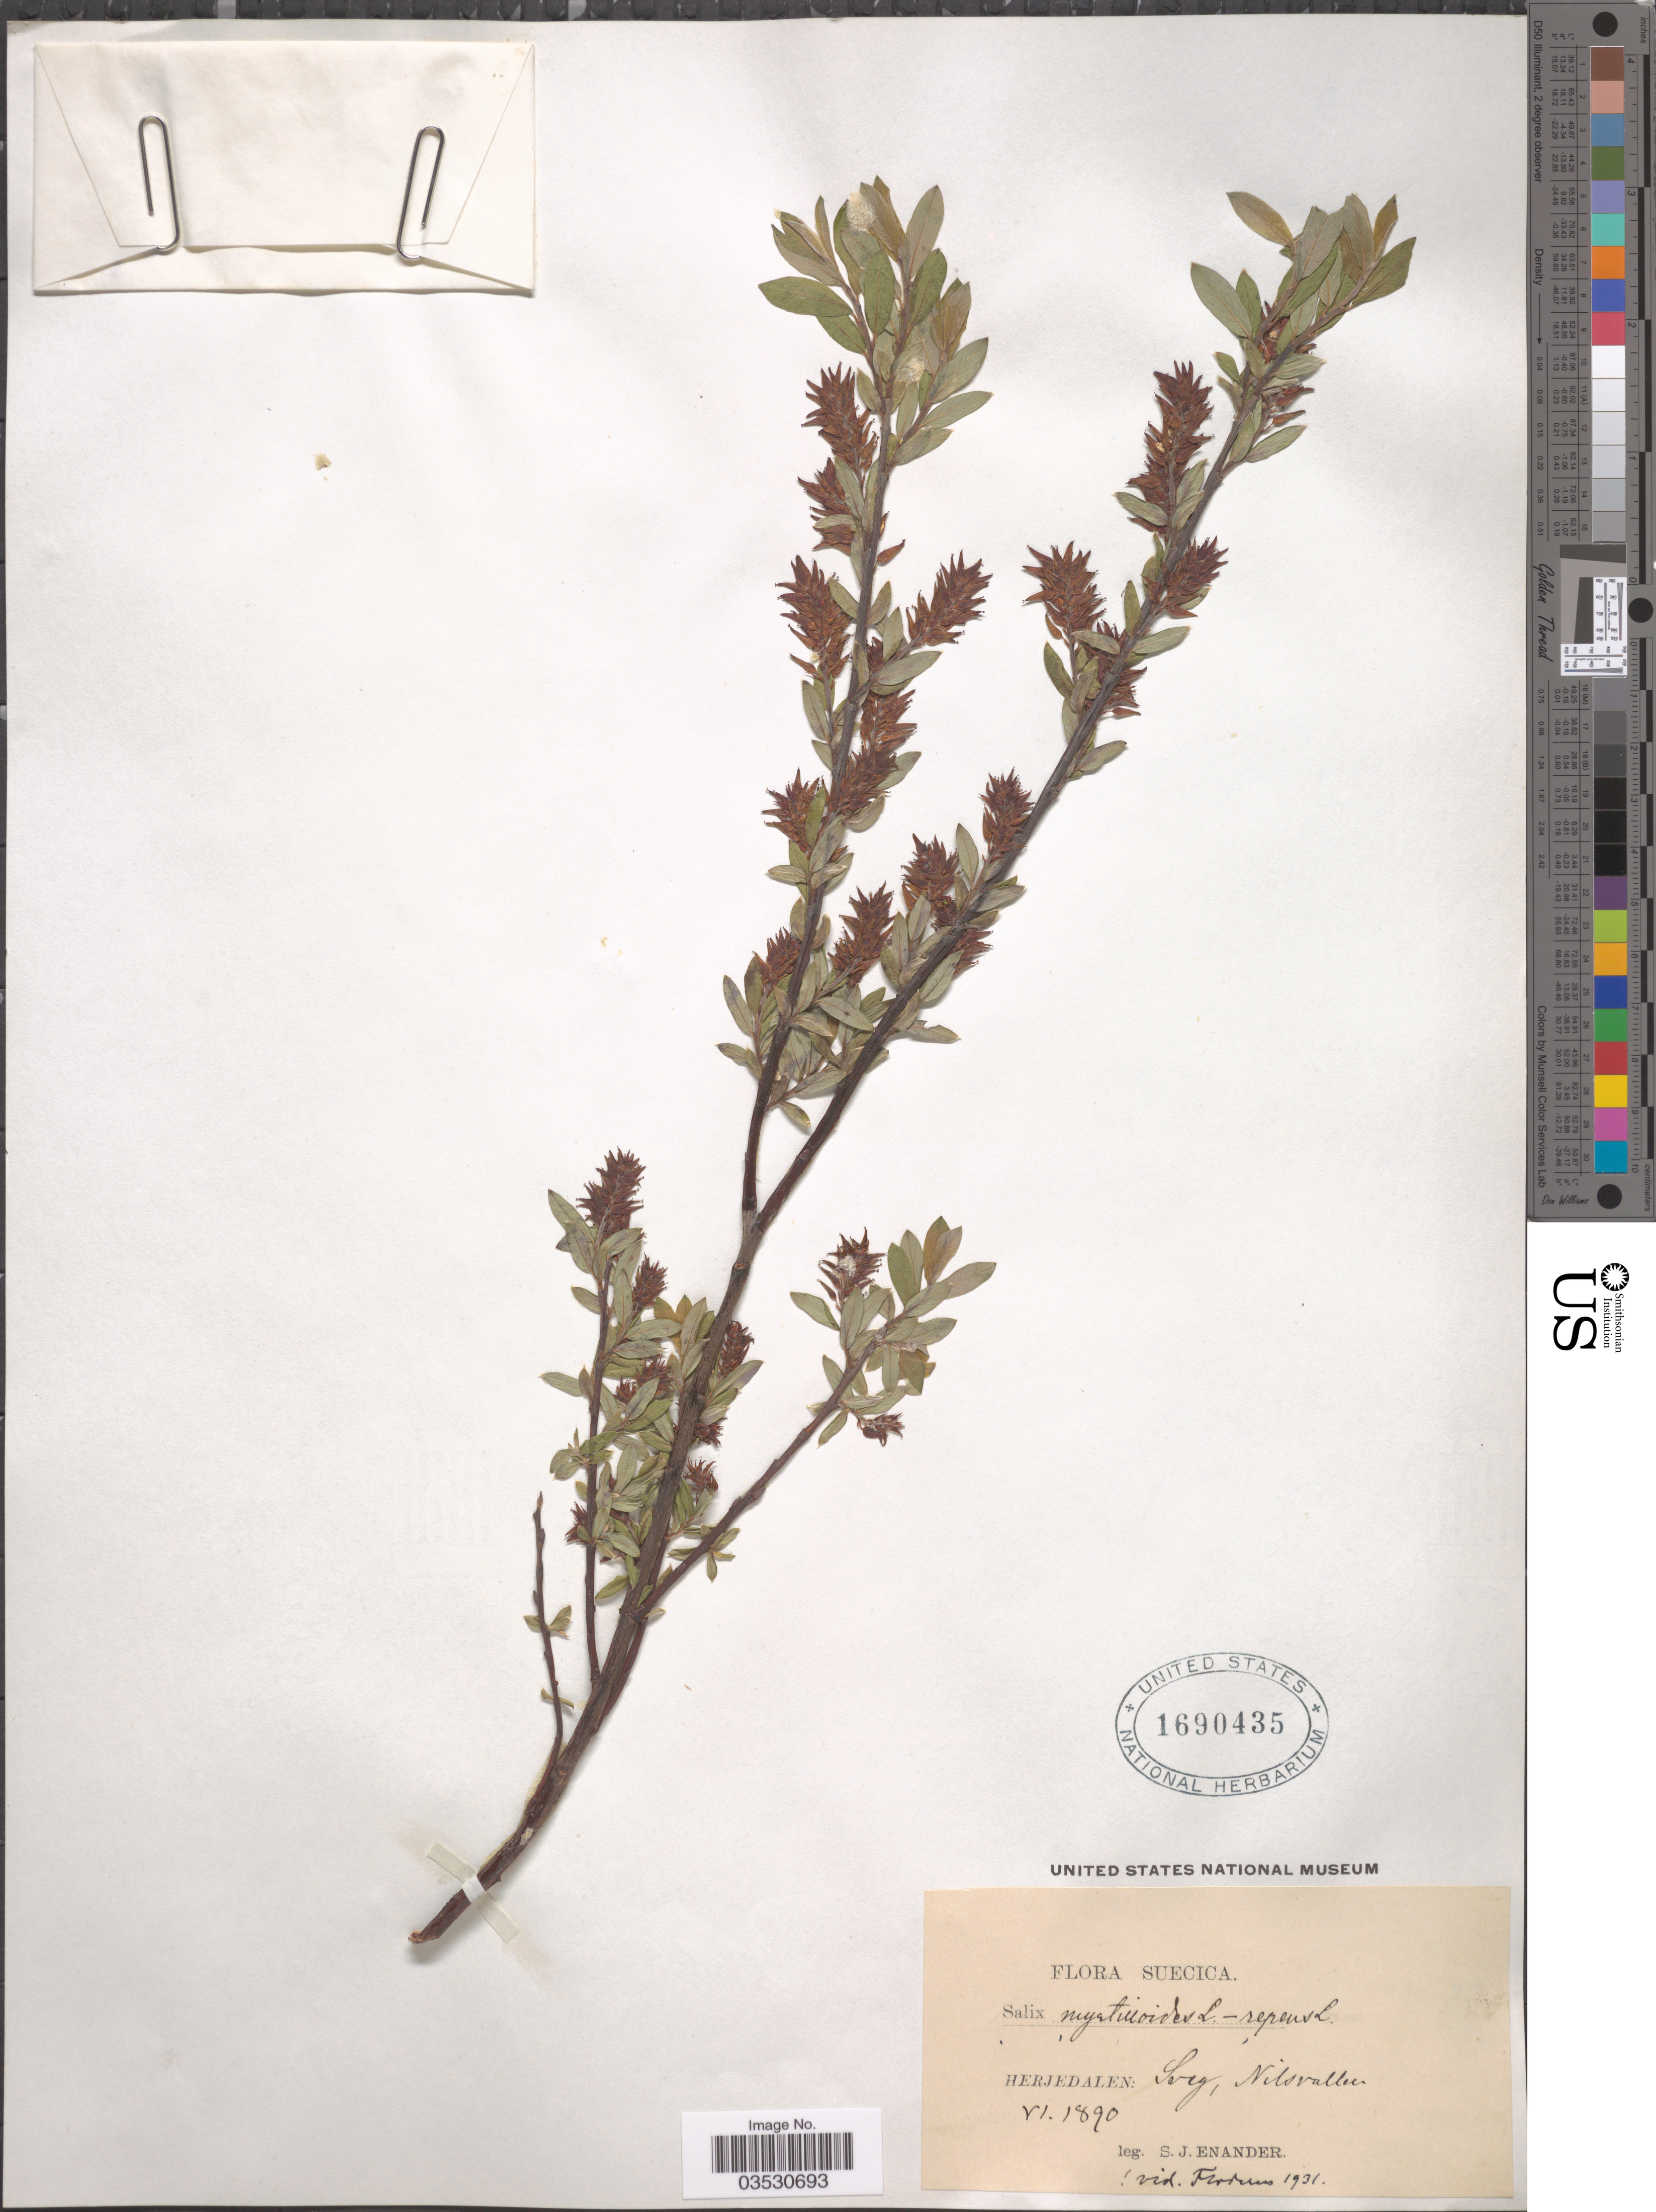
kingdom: Plantae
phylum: Tracheophyta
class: Magnoliopsida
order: Malpighiales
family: Salicaceae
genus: Salix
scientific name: Salix myrtilloides x S. repens L.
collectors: S. Enander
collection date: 1890-06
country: Sweden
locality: Suecica. Herjedalen: Sveg, Nilsvallen.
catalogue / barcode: US 1690435